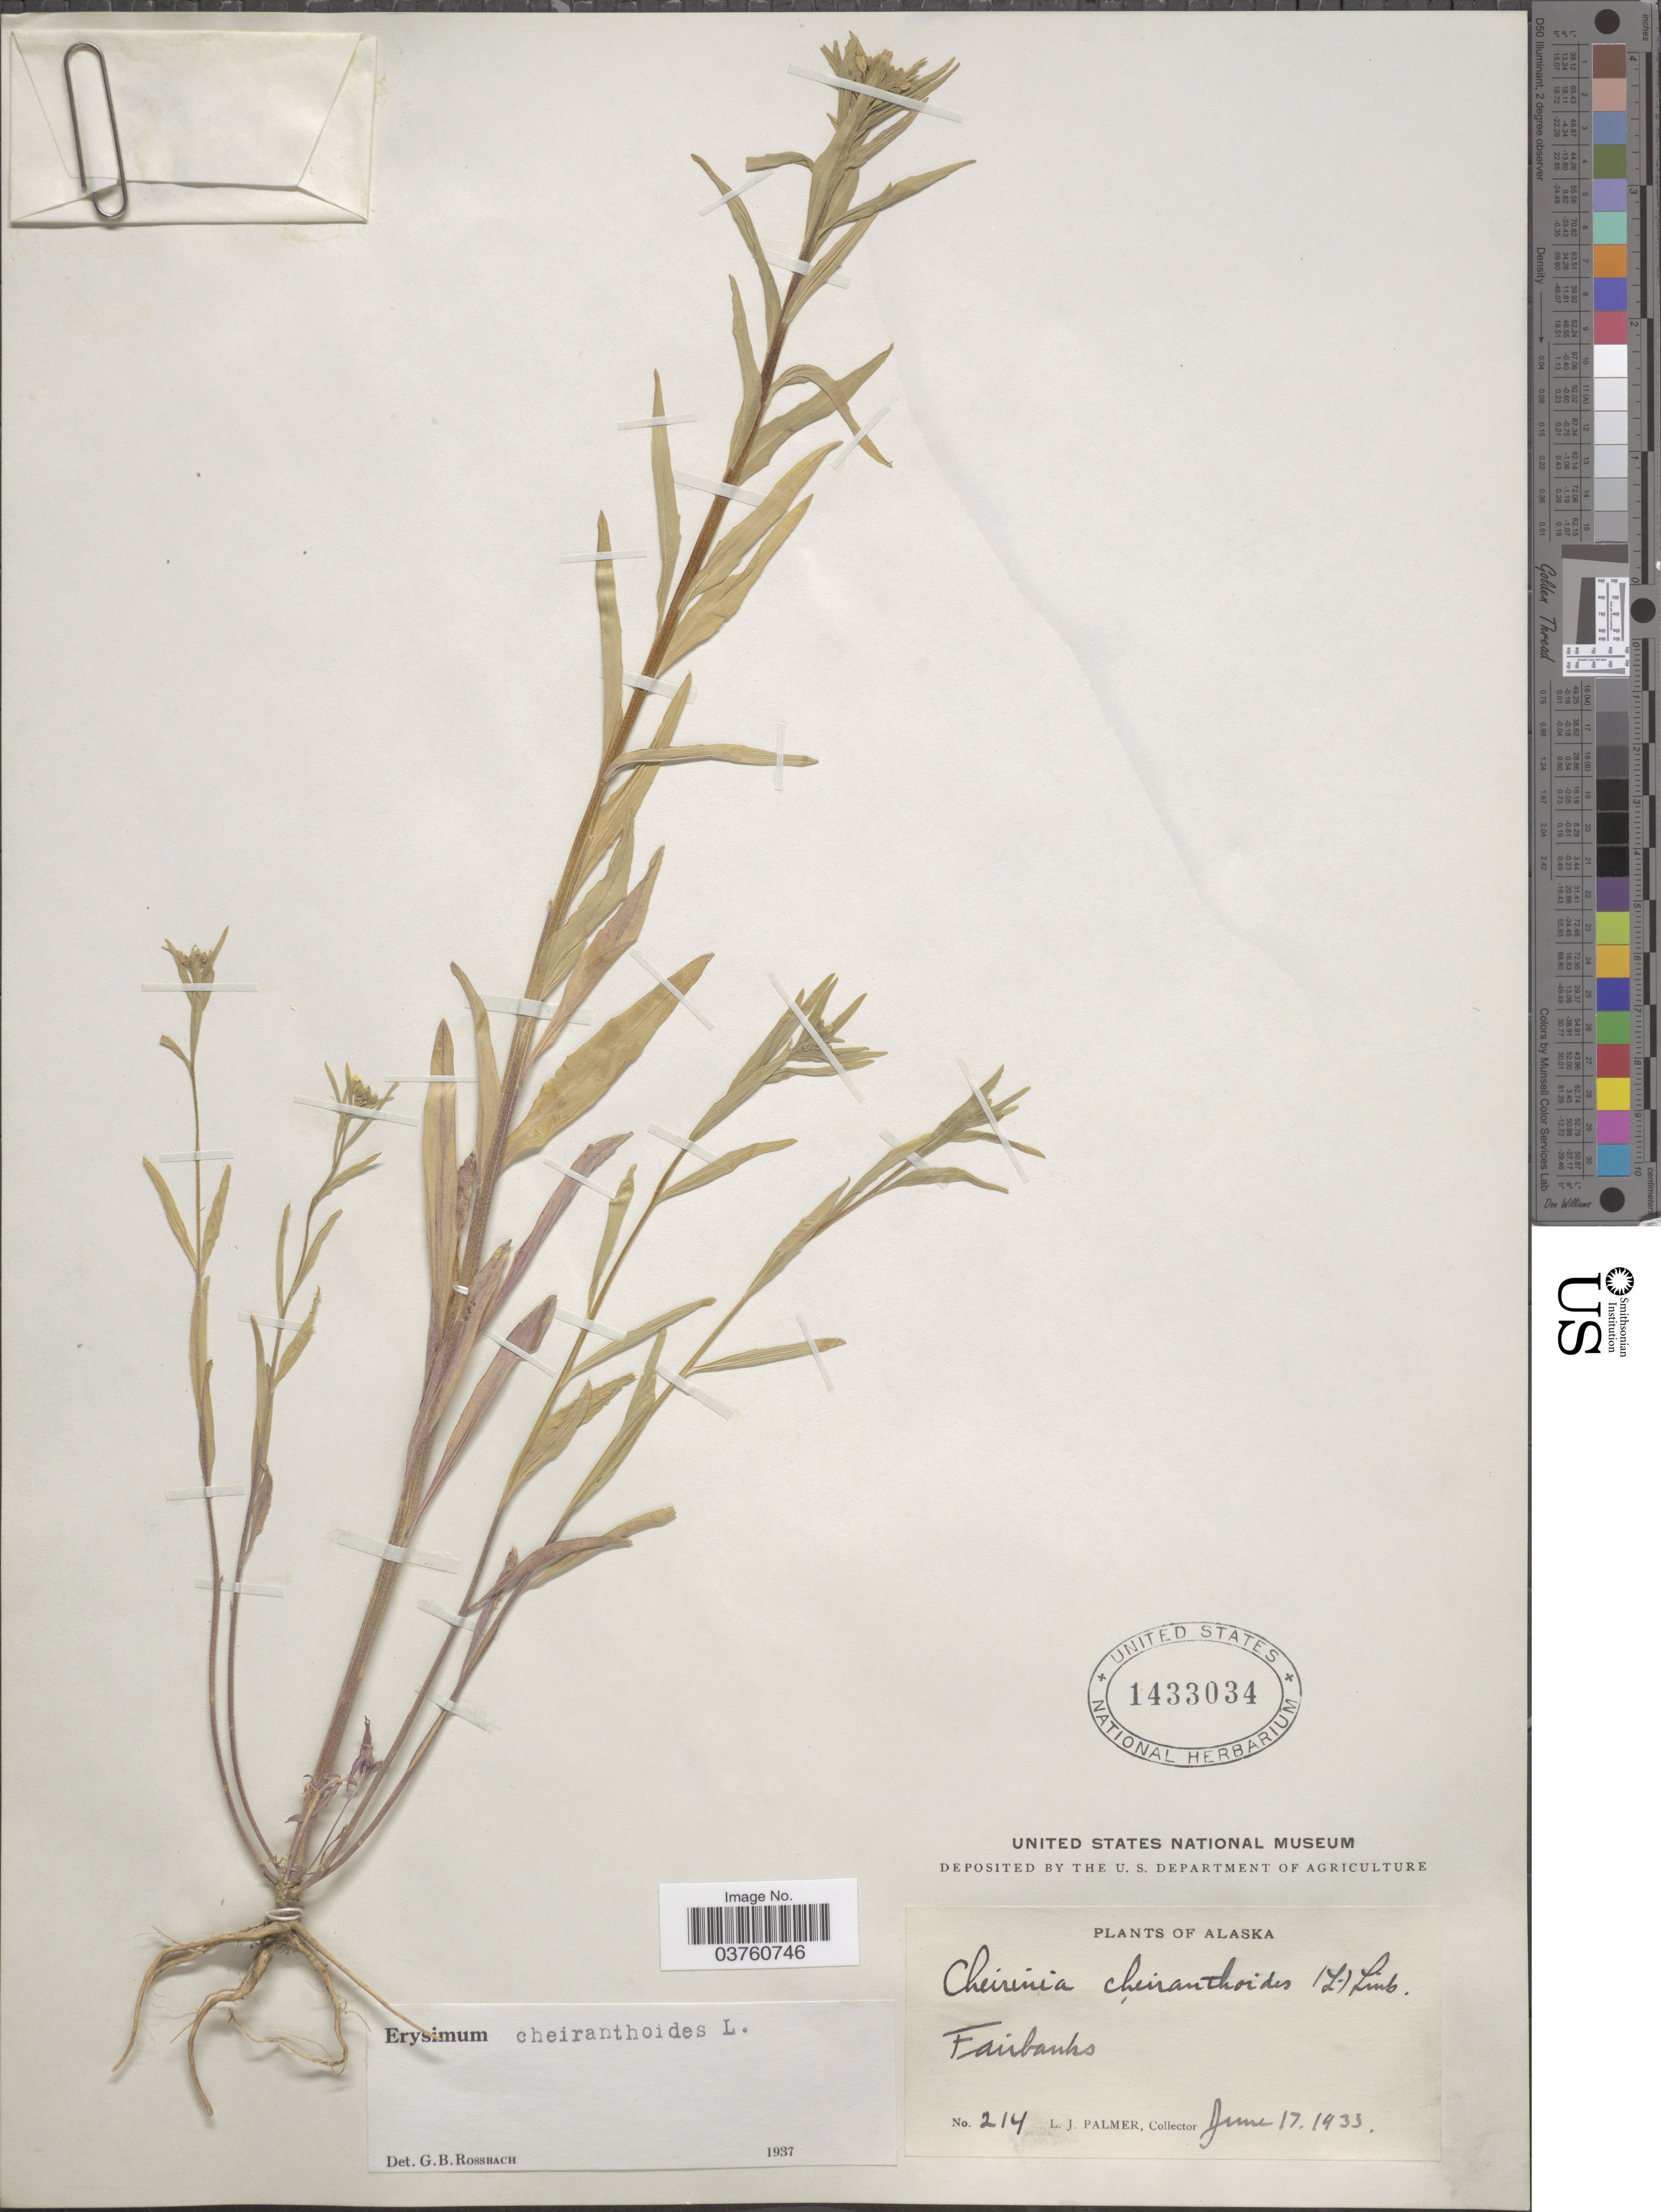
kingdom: Plantae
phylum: Tracheophyta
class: Magnoliopsida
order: Brassicales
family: Brassicaceae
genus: Erysimum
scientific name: Erysimum cheiranthoides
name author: L.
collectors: L. J. Palmer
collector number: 214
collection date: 1933-06-17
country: United States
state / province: Alaska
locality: Fairbanks.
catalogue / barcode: US 1433034